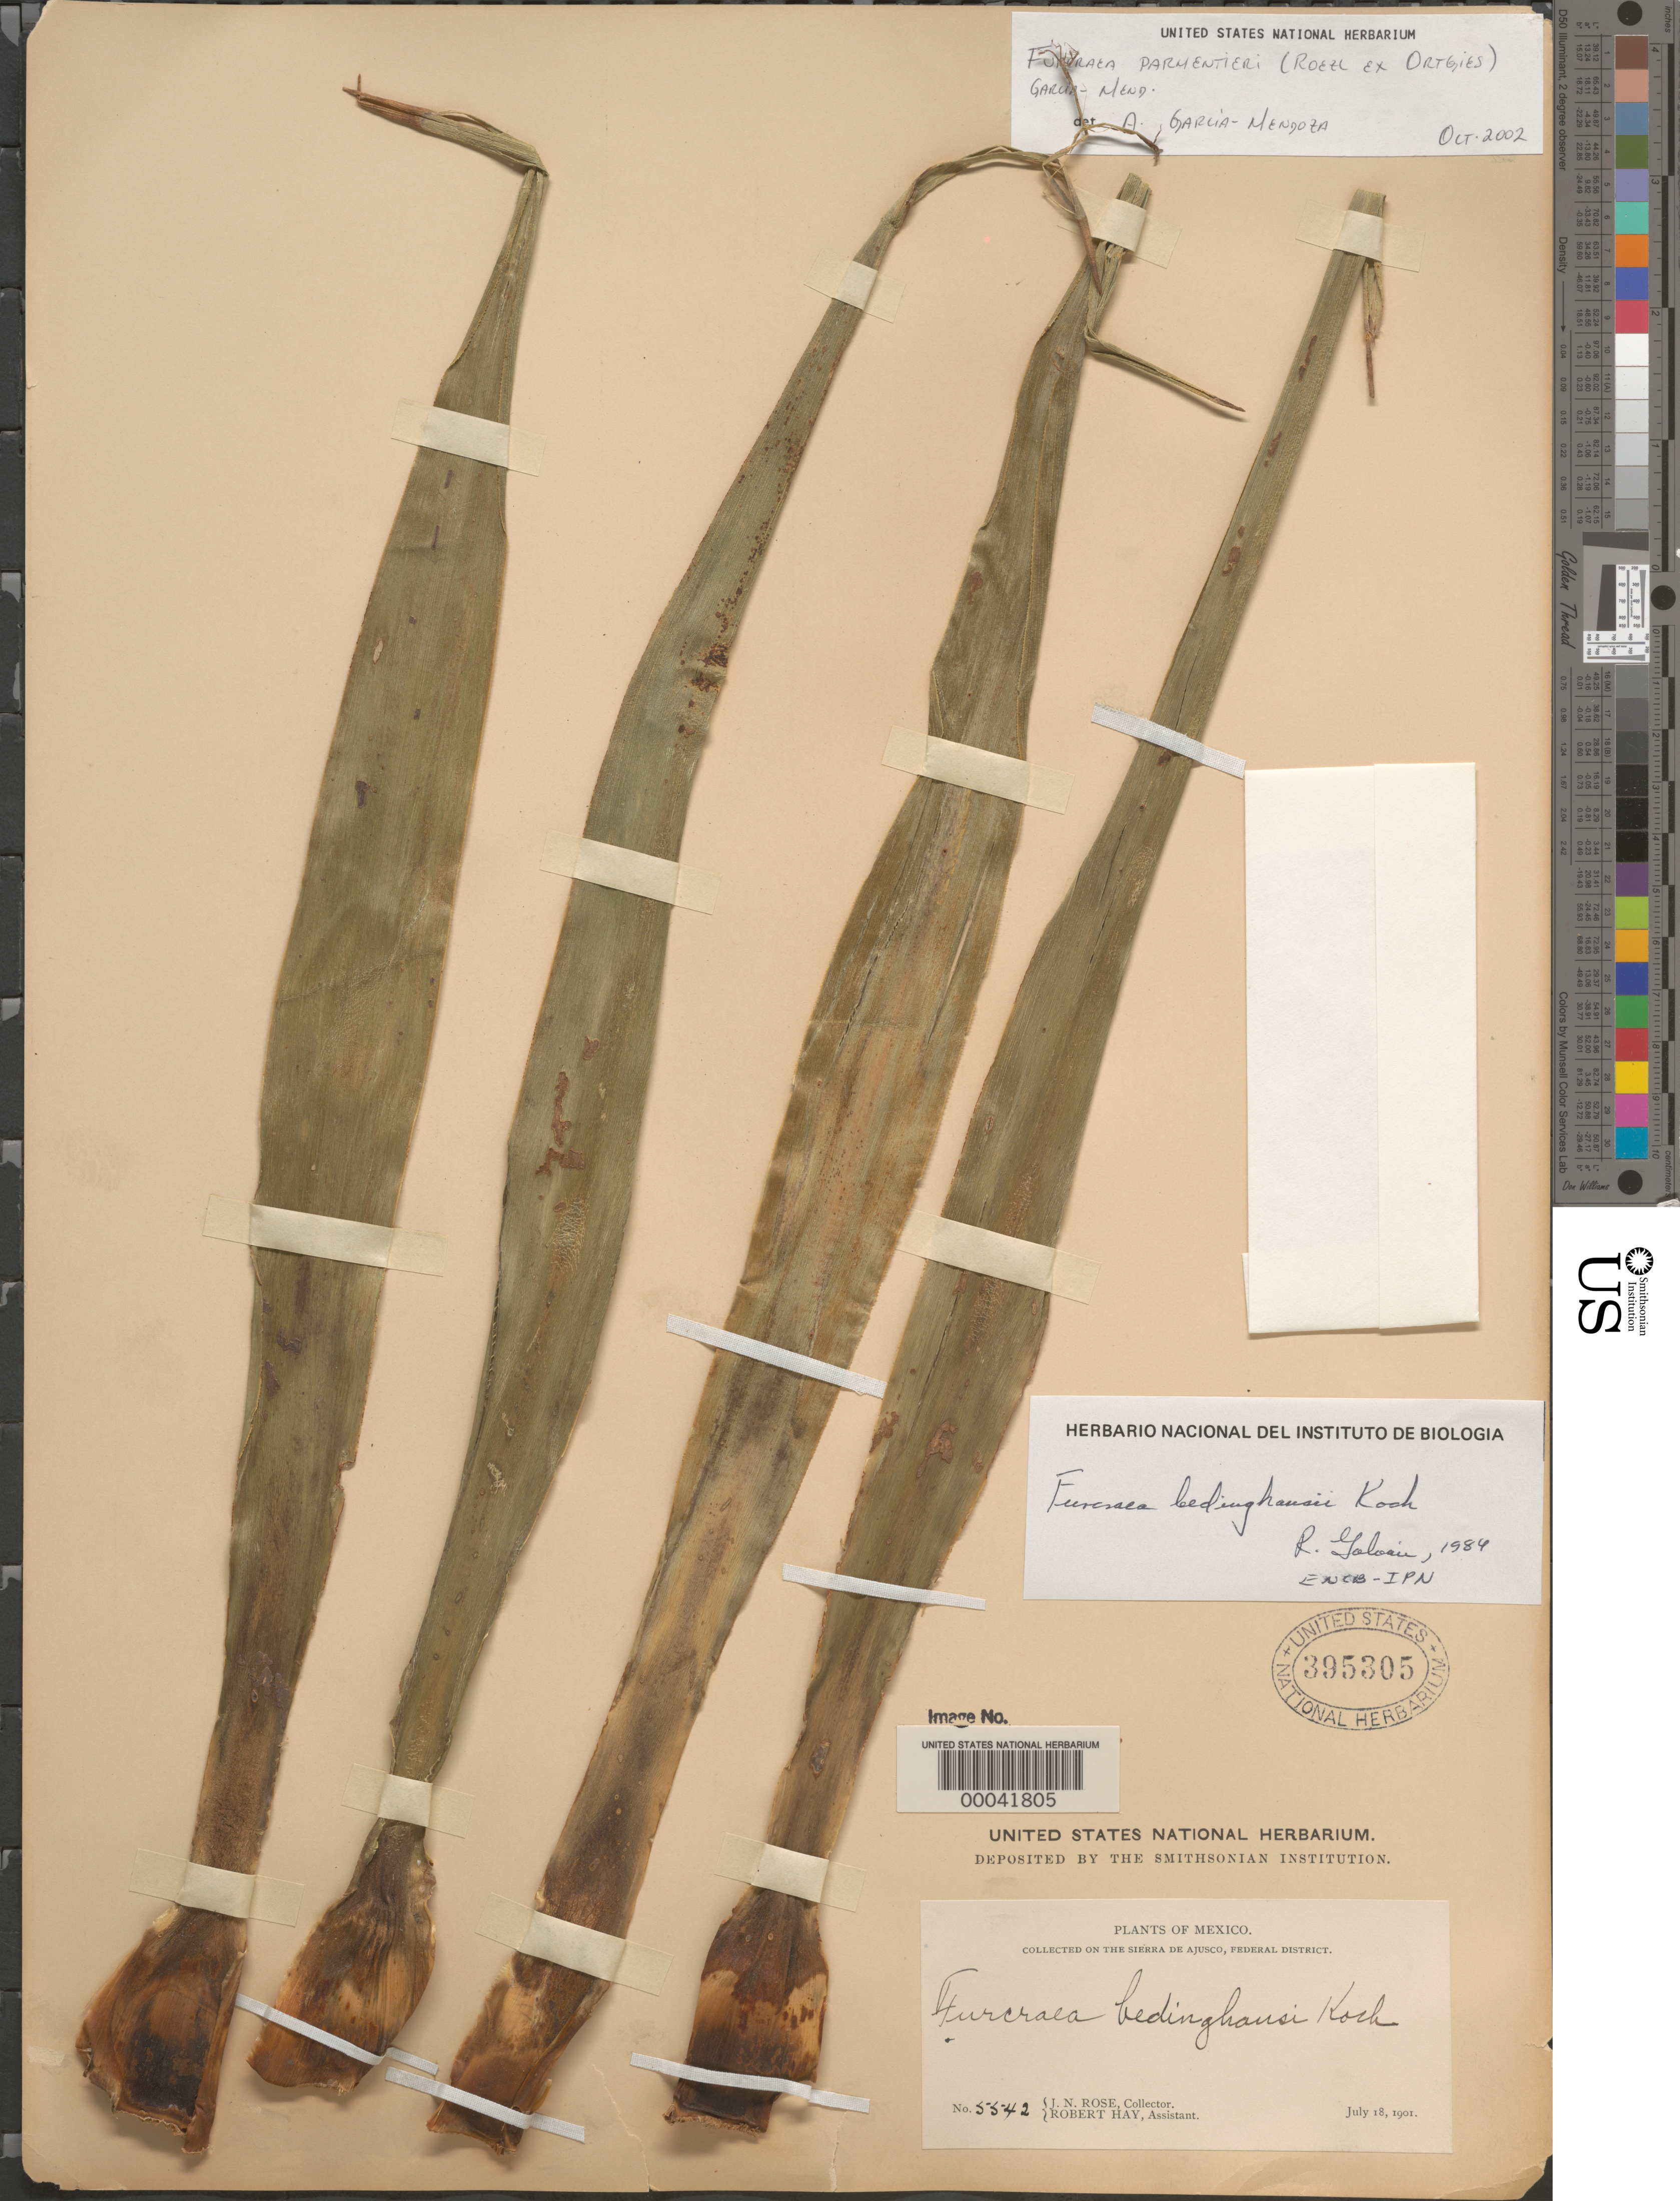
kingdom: Plantae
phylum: Tracheophyta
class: Liliopsida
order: Asparagales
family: Asparagaceae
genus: Furcraea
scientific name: Furcraea parmentieri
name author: (Roezl) García-Mend.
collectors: J. N. Rose & R. H. Hay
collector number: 5542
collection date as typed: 18 Jul 1901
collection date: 1901-07-18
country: Mexico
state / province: Distrito Federal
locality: Sierra de Ajusco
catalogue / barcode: US 395305